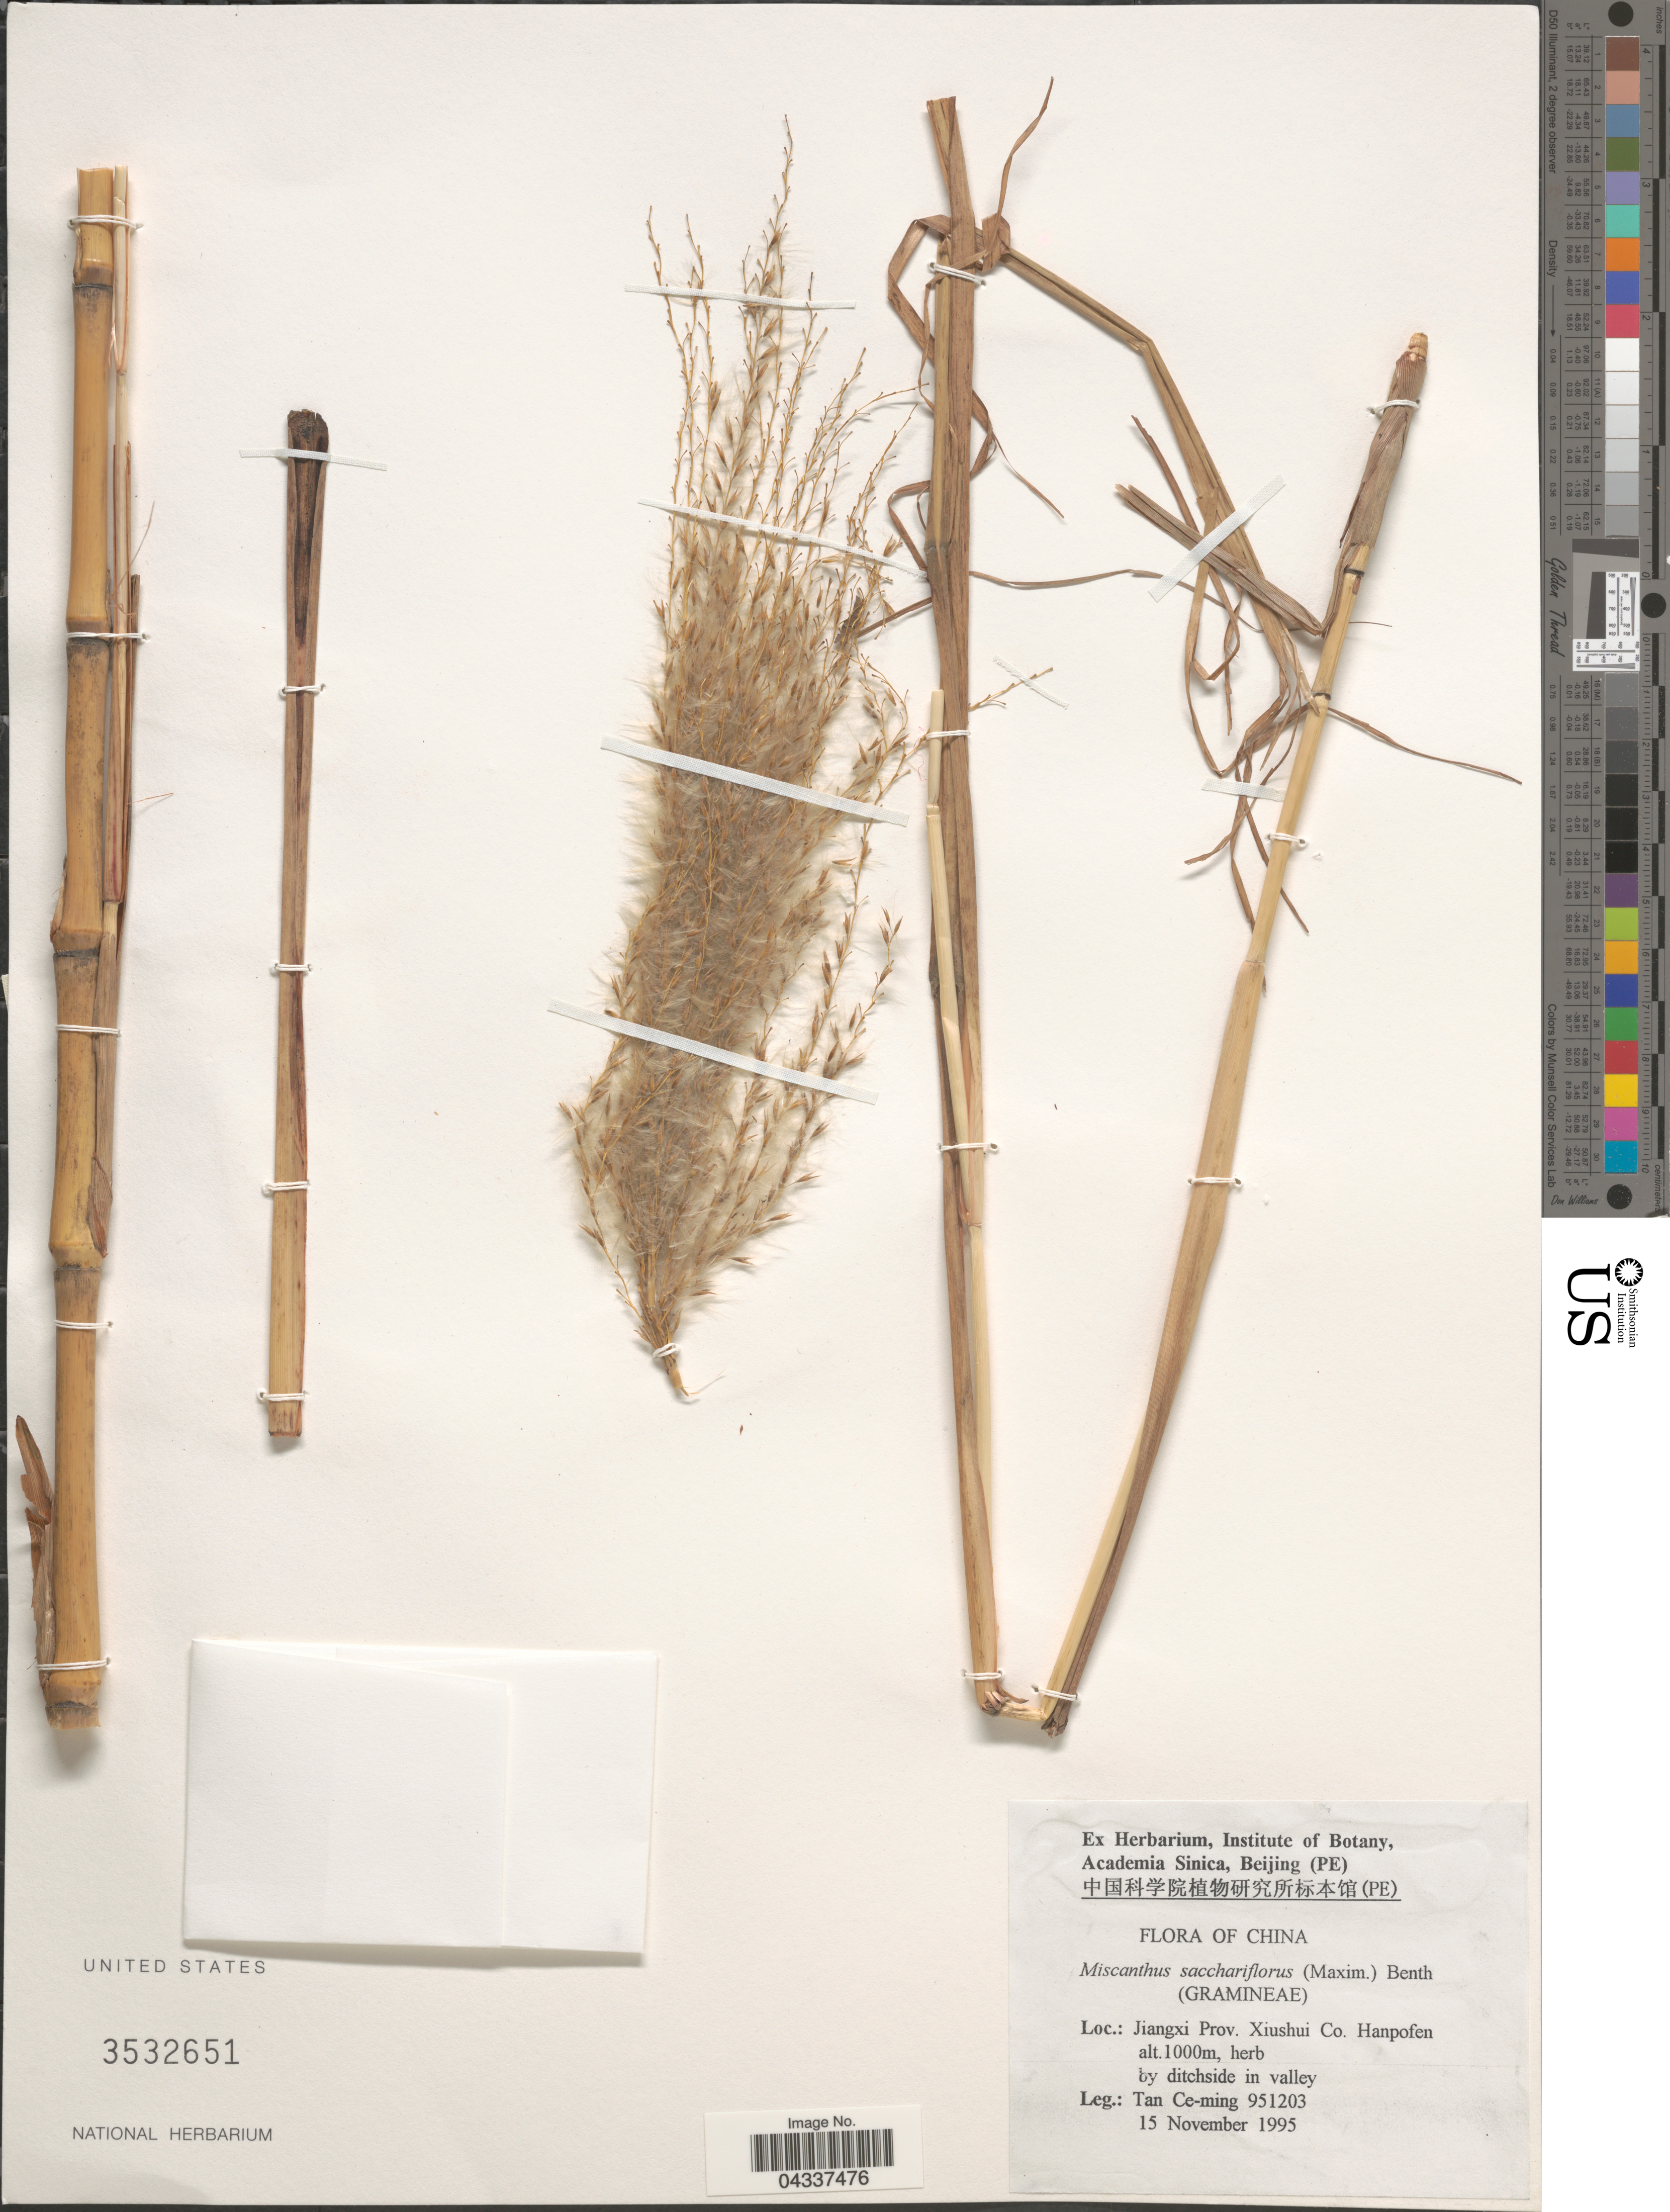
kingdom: Plantae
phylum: Tracheophyta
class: Liliopsida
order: Poales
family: Poaceae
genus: Miscanthus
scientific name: Miscanthus sacchariflorus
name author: (Maxim.) Hack.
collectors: Tan Ce-Ming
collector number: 951203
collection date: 1995-11-15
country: China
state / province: Jiangxi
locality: Xiushui Co. Hanpofen by ditchside in valley.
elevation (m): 1000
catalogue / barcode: US 3532651